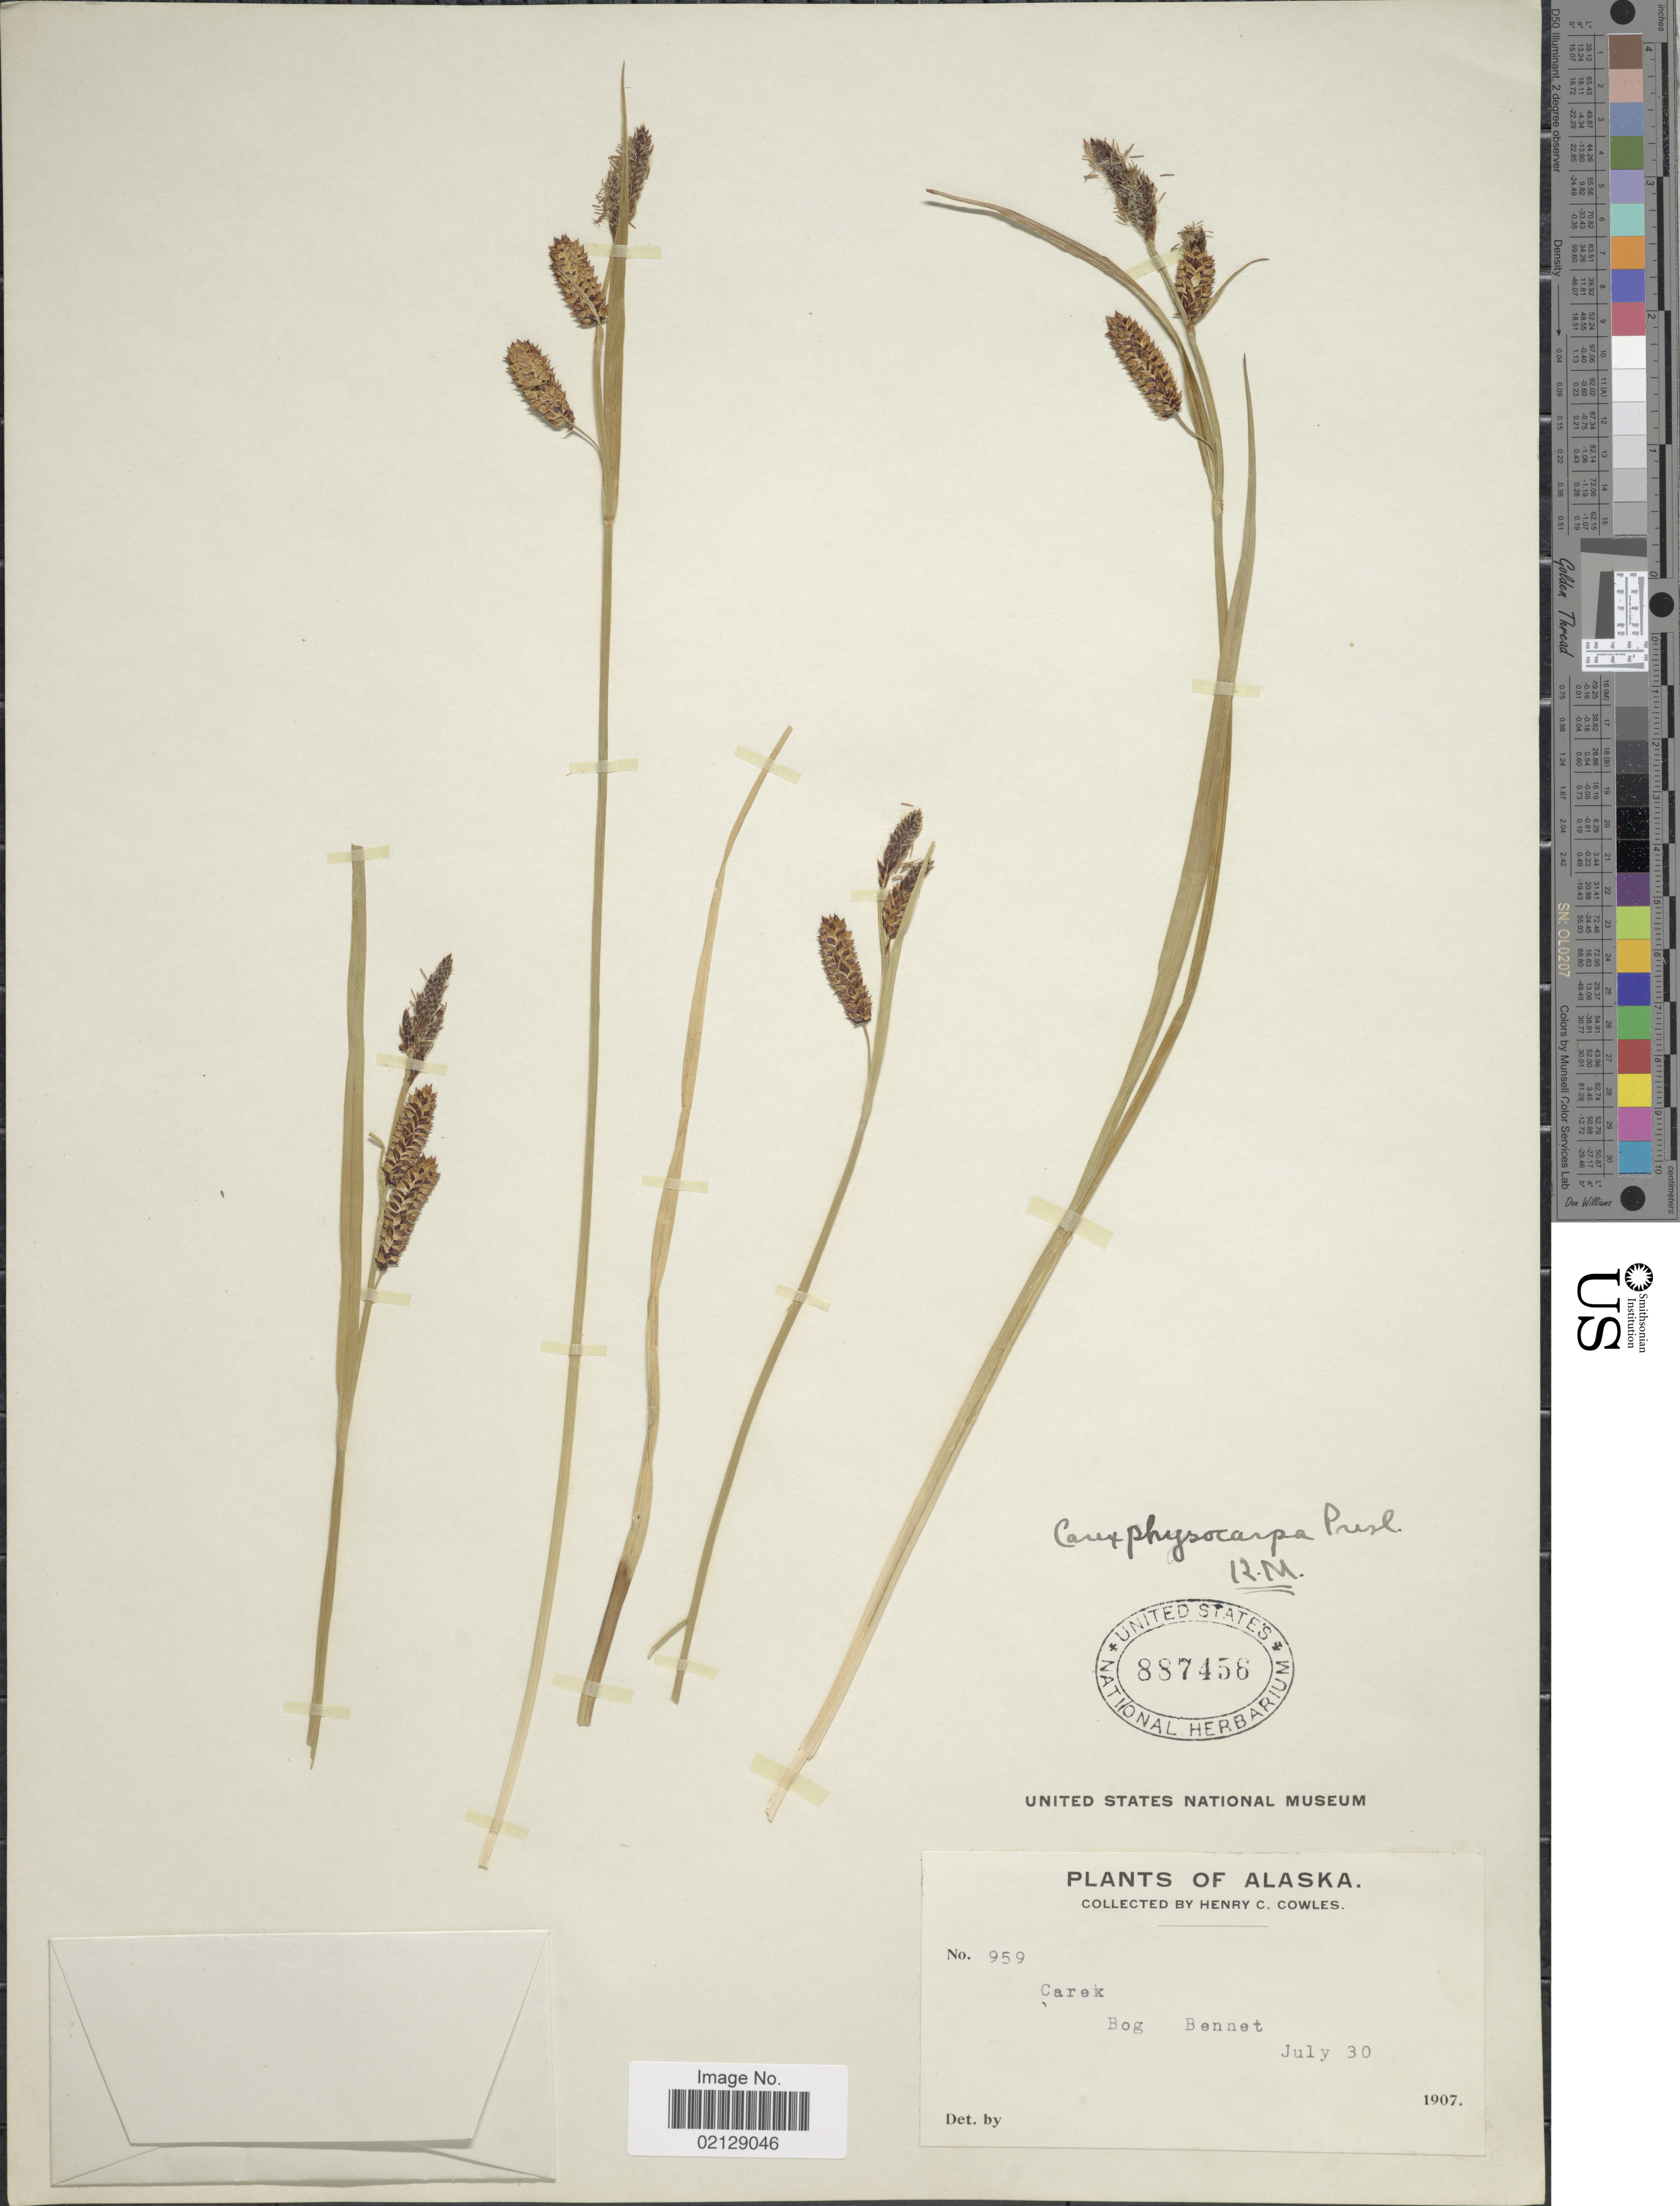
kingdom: Plantae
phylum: Tracheophyta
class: Liliopsida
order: Poales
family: Cyperaceae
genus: Carex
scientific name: Carex saxatilis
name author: L.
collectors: H. Cowles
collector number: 959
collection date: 1907-07-30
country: United States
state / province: Alaska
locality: Bog, Bennett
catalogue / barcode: US 887458